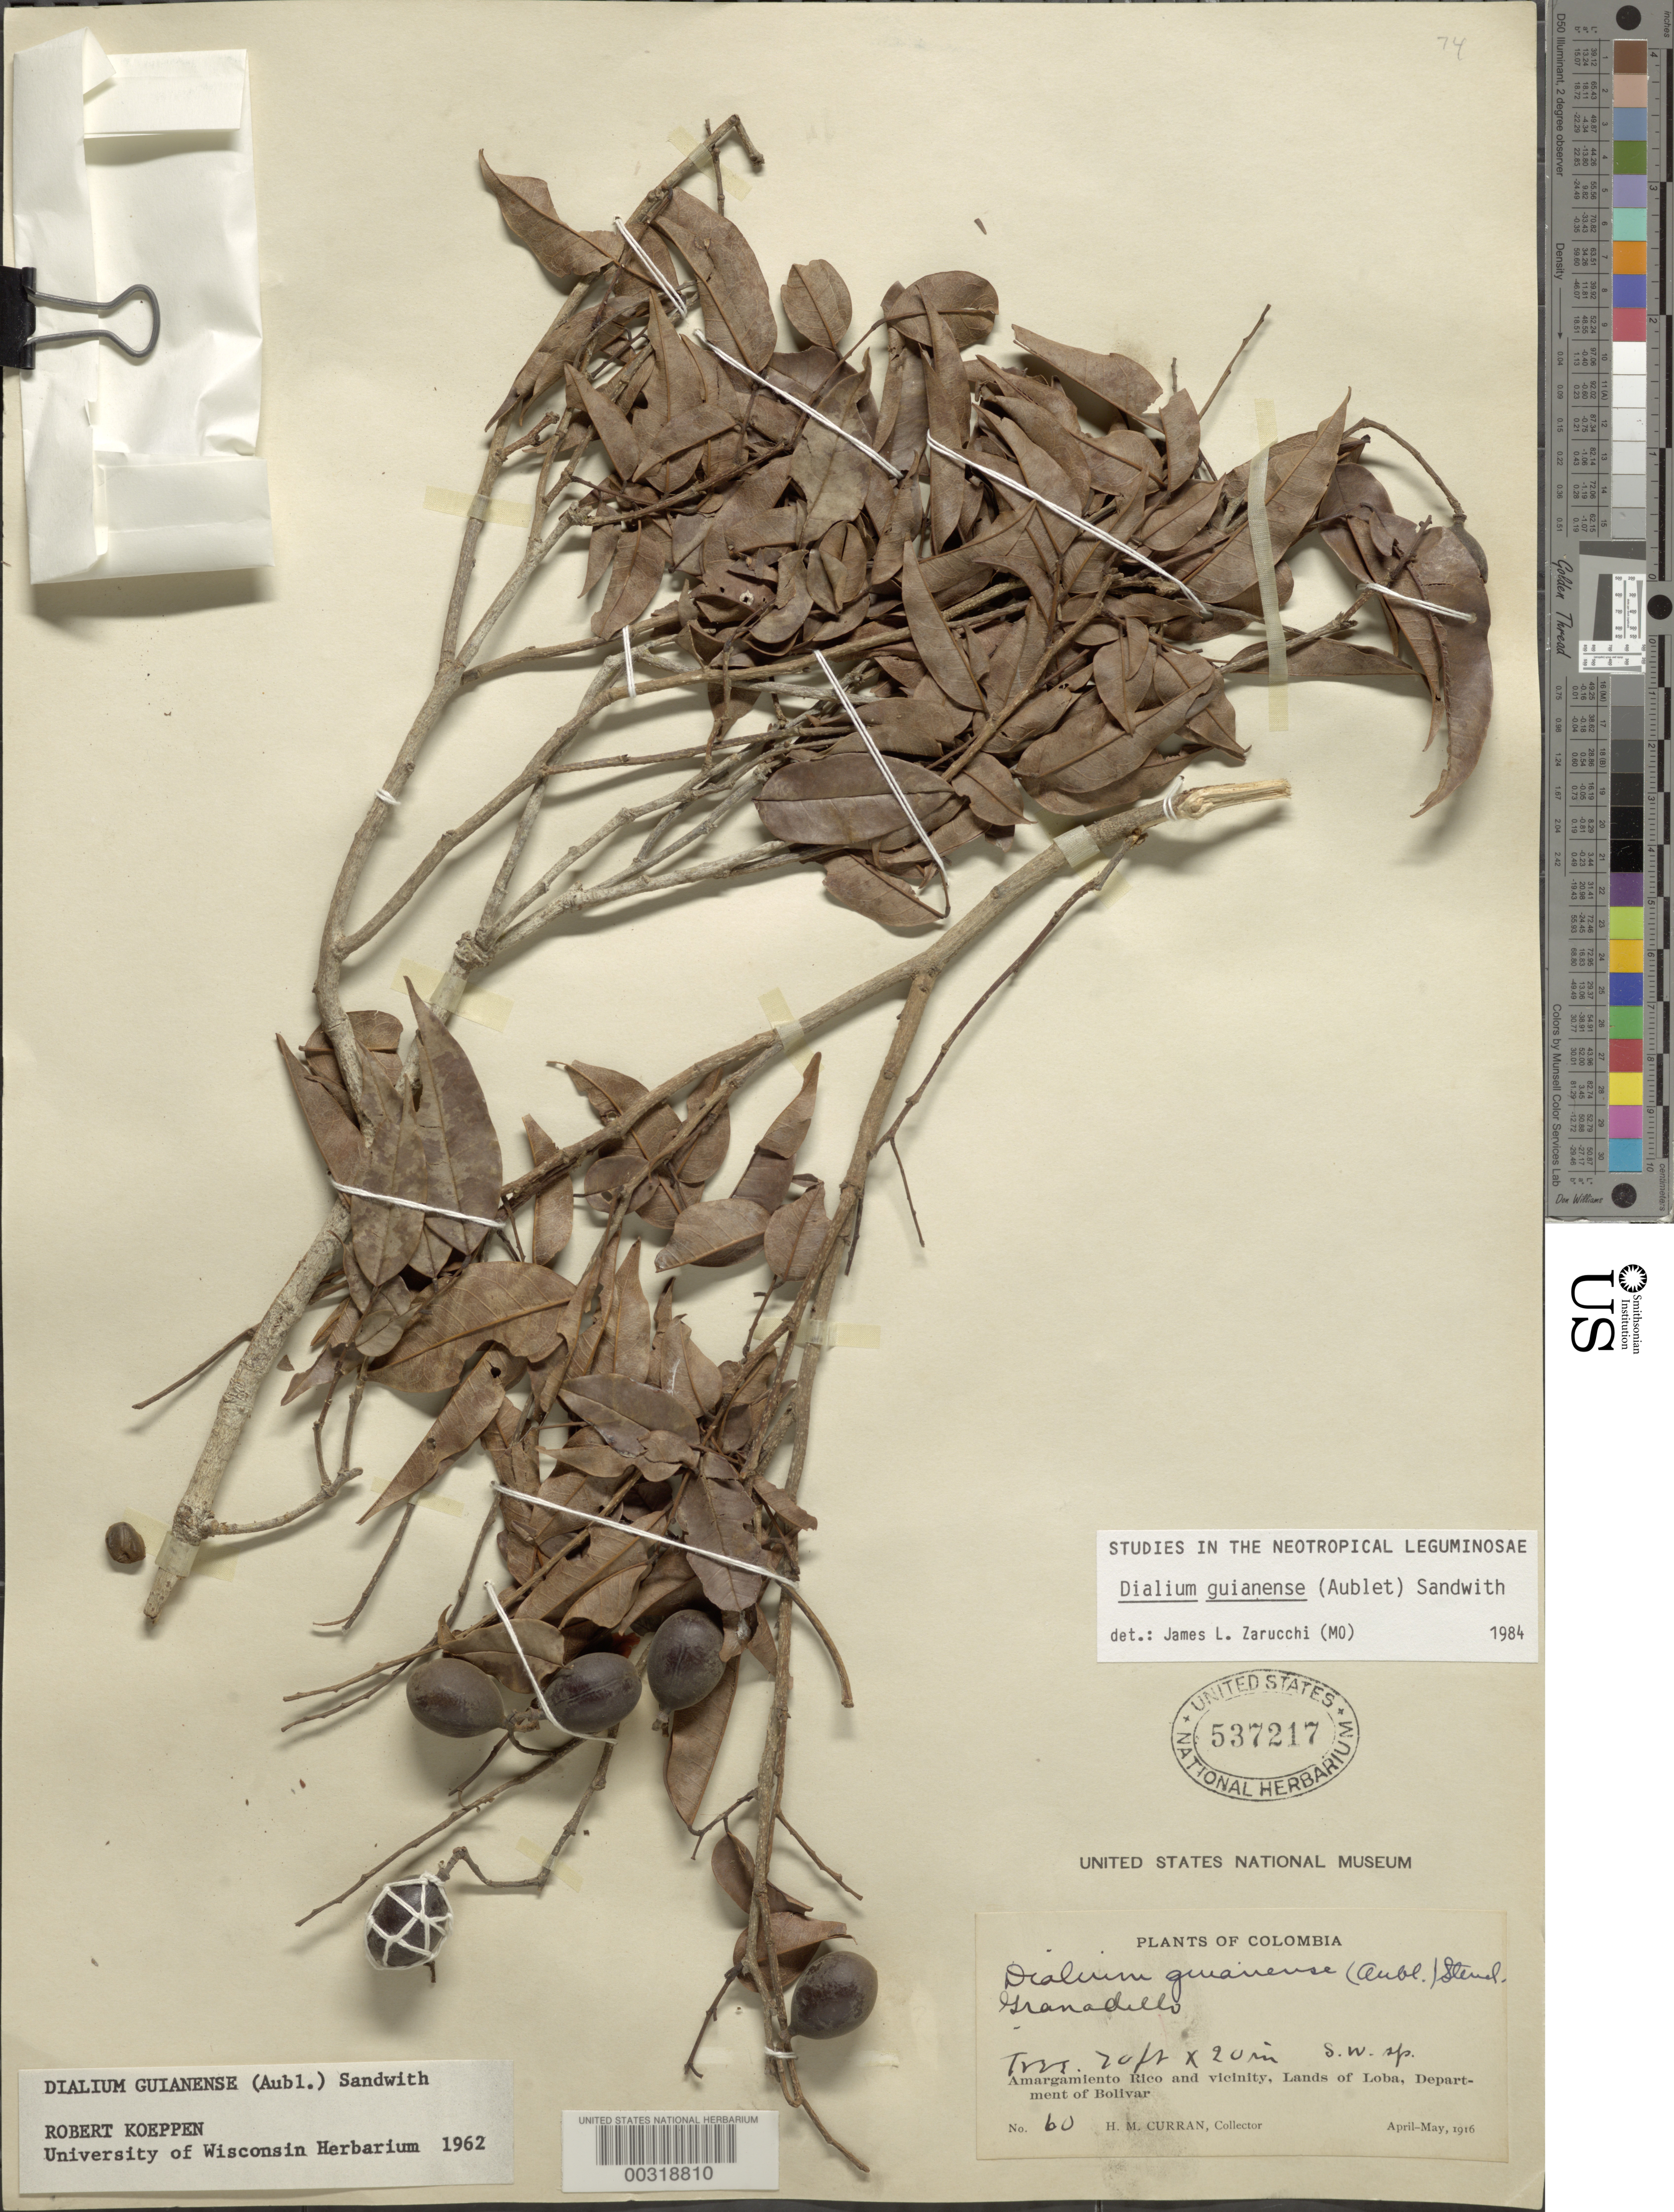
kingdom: Plantae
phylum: Tracheophyta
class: Magnoliopsida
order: Fabales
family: Fabaceae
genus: Dialium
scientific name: Dialium guianense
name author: (Aubl.) Sandwith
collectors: H. M. Curran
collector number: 60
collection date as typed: Apr 1916 to -- May 1916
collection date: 1916-04/1916-05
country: Colombia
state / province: Bolívar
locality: Amargamiento Rico and vicinity, Lands of Loba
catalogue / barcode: US 537217